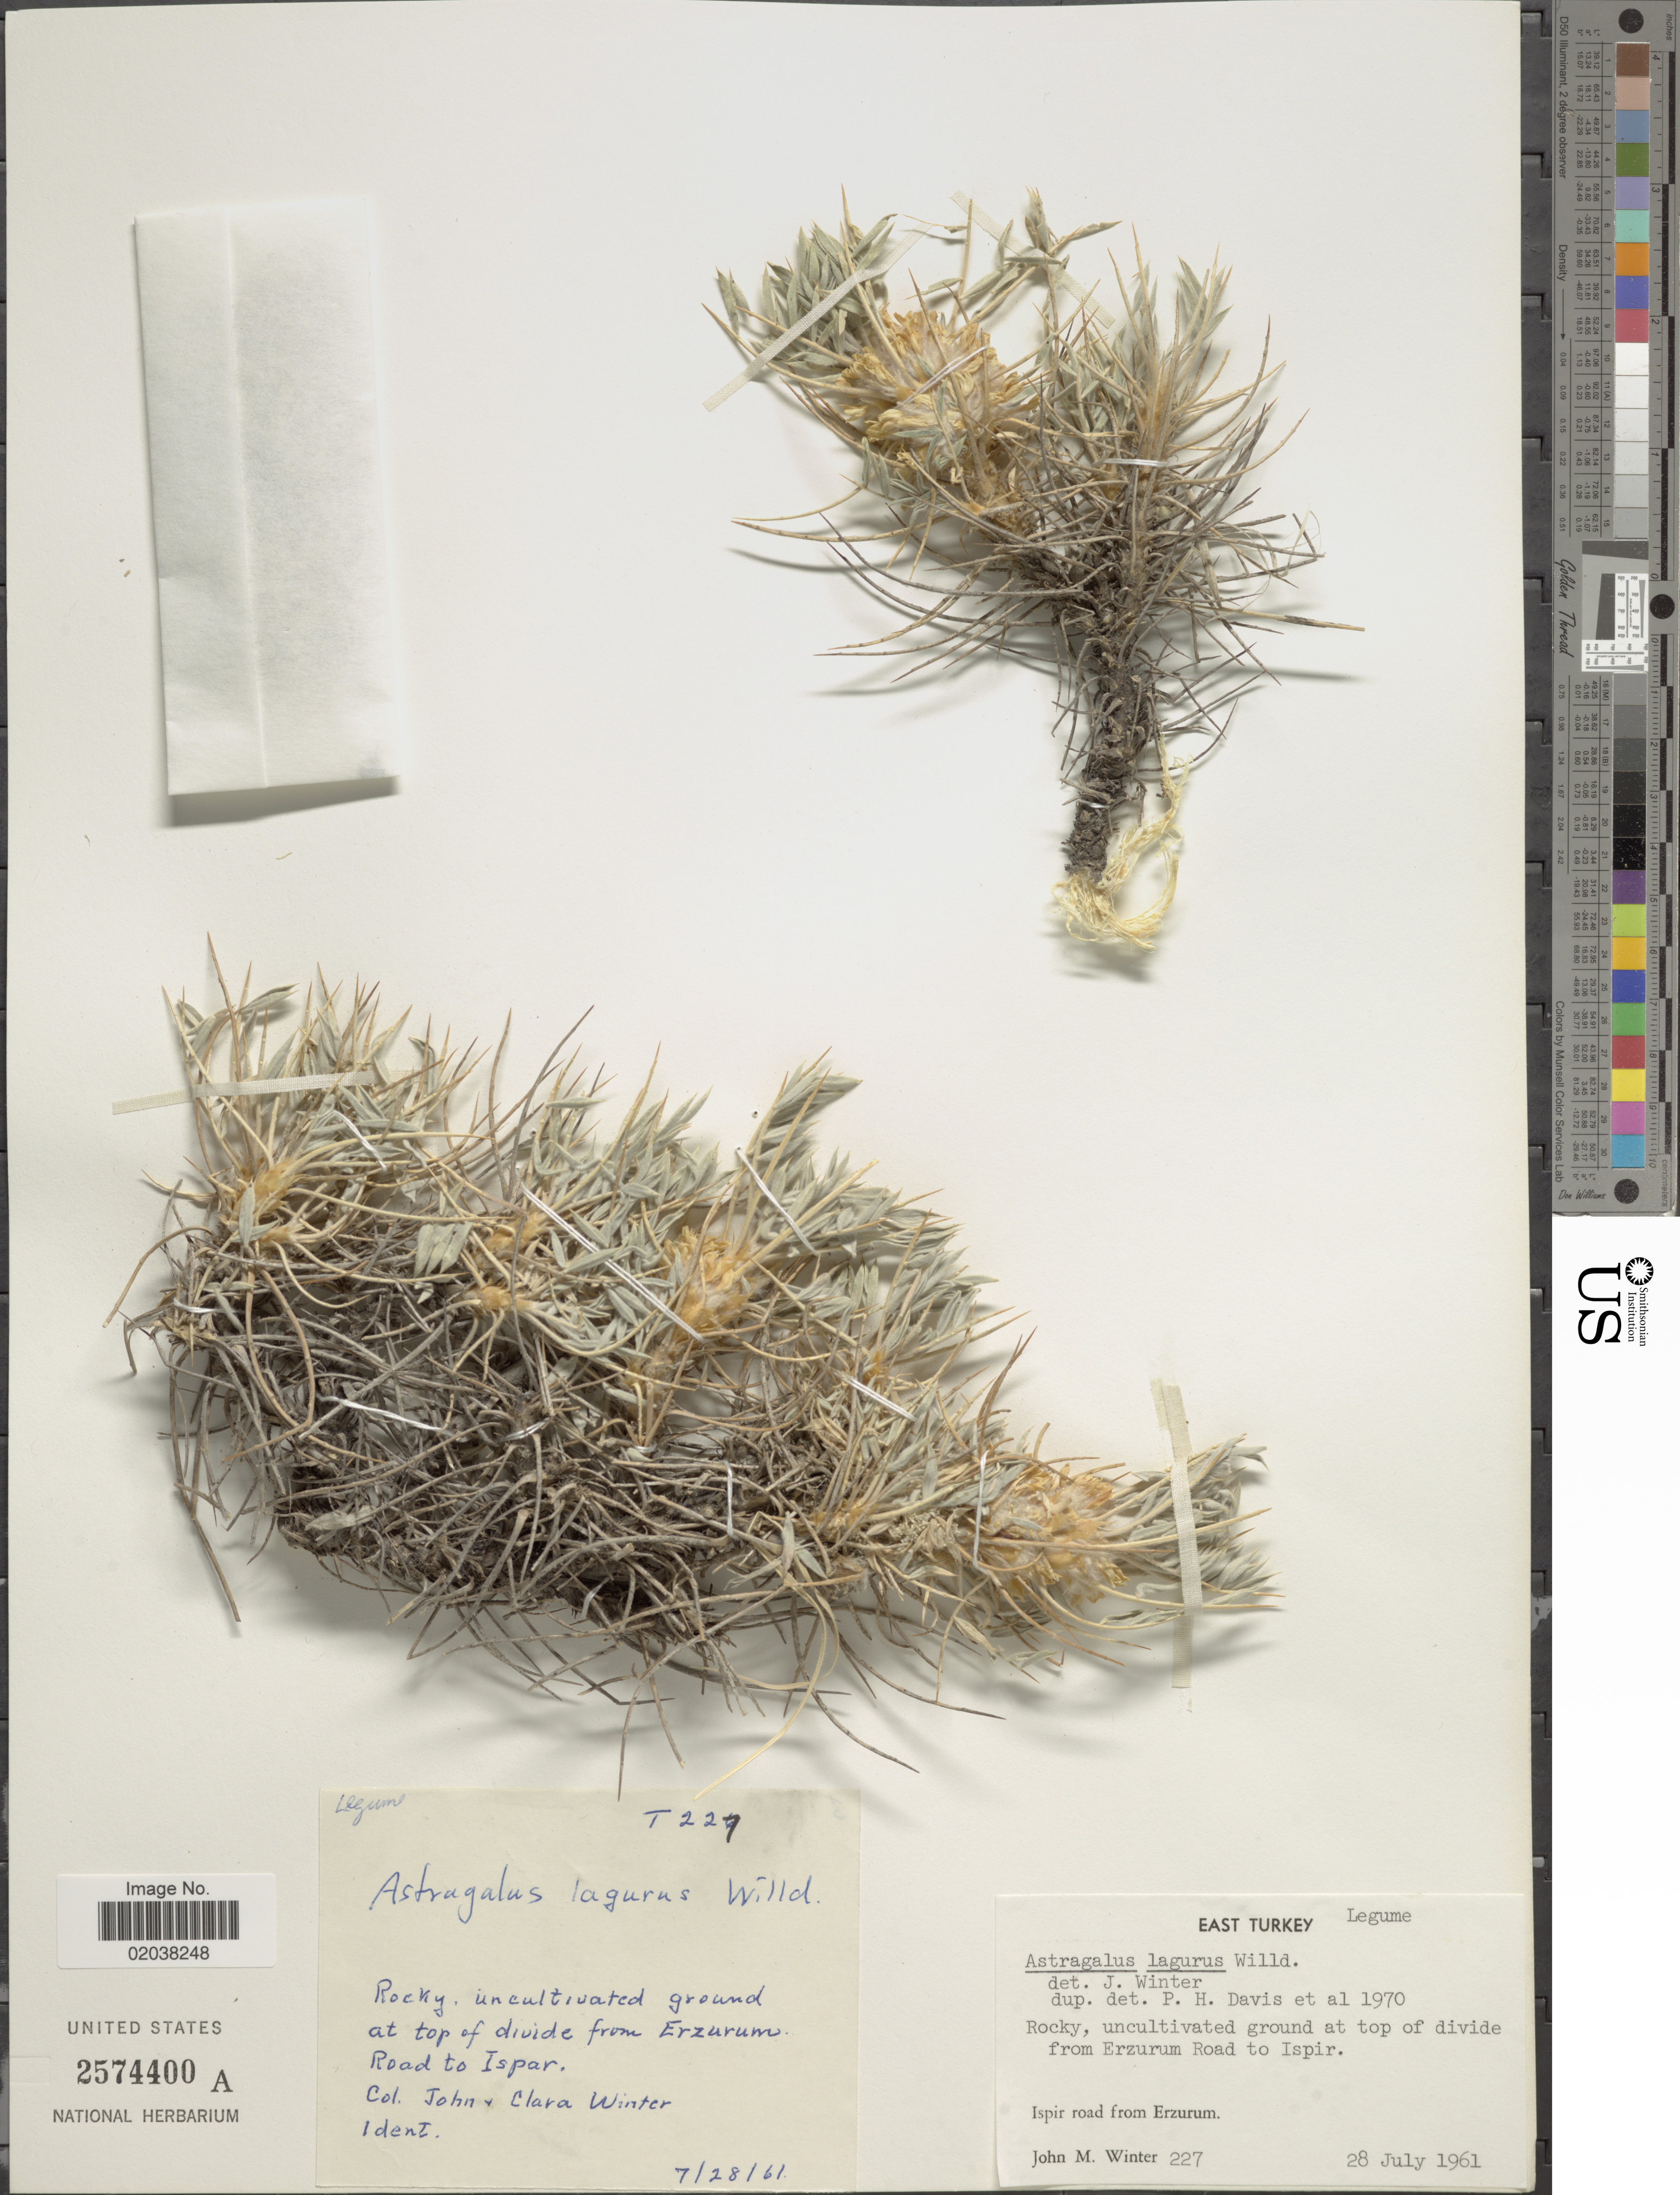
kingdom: Plantae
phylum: Tracheophyta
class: Magnoliopsida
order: Fabales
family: Fabaceae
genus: Astragalus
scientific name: Astragalus lagopoides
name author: Lam.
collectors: J. M. Winter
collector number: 227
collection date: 1961-07-28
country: Turkey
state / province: Erzurum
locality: East Turkey, rocky, uncultivated ground at top of divide from Erzurum road to Ispir, Ispir road from Erzurum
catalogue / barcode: US 2574400A